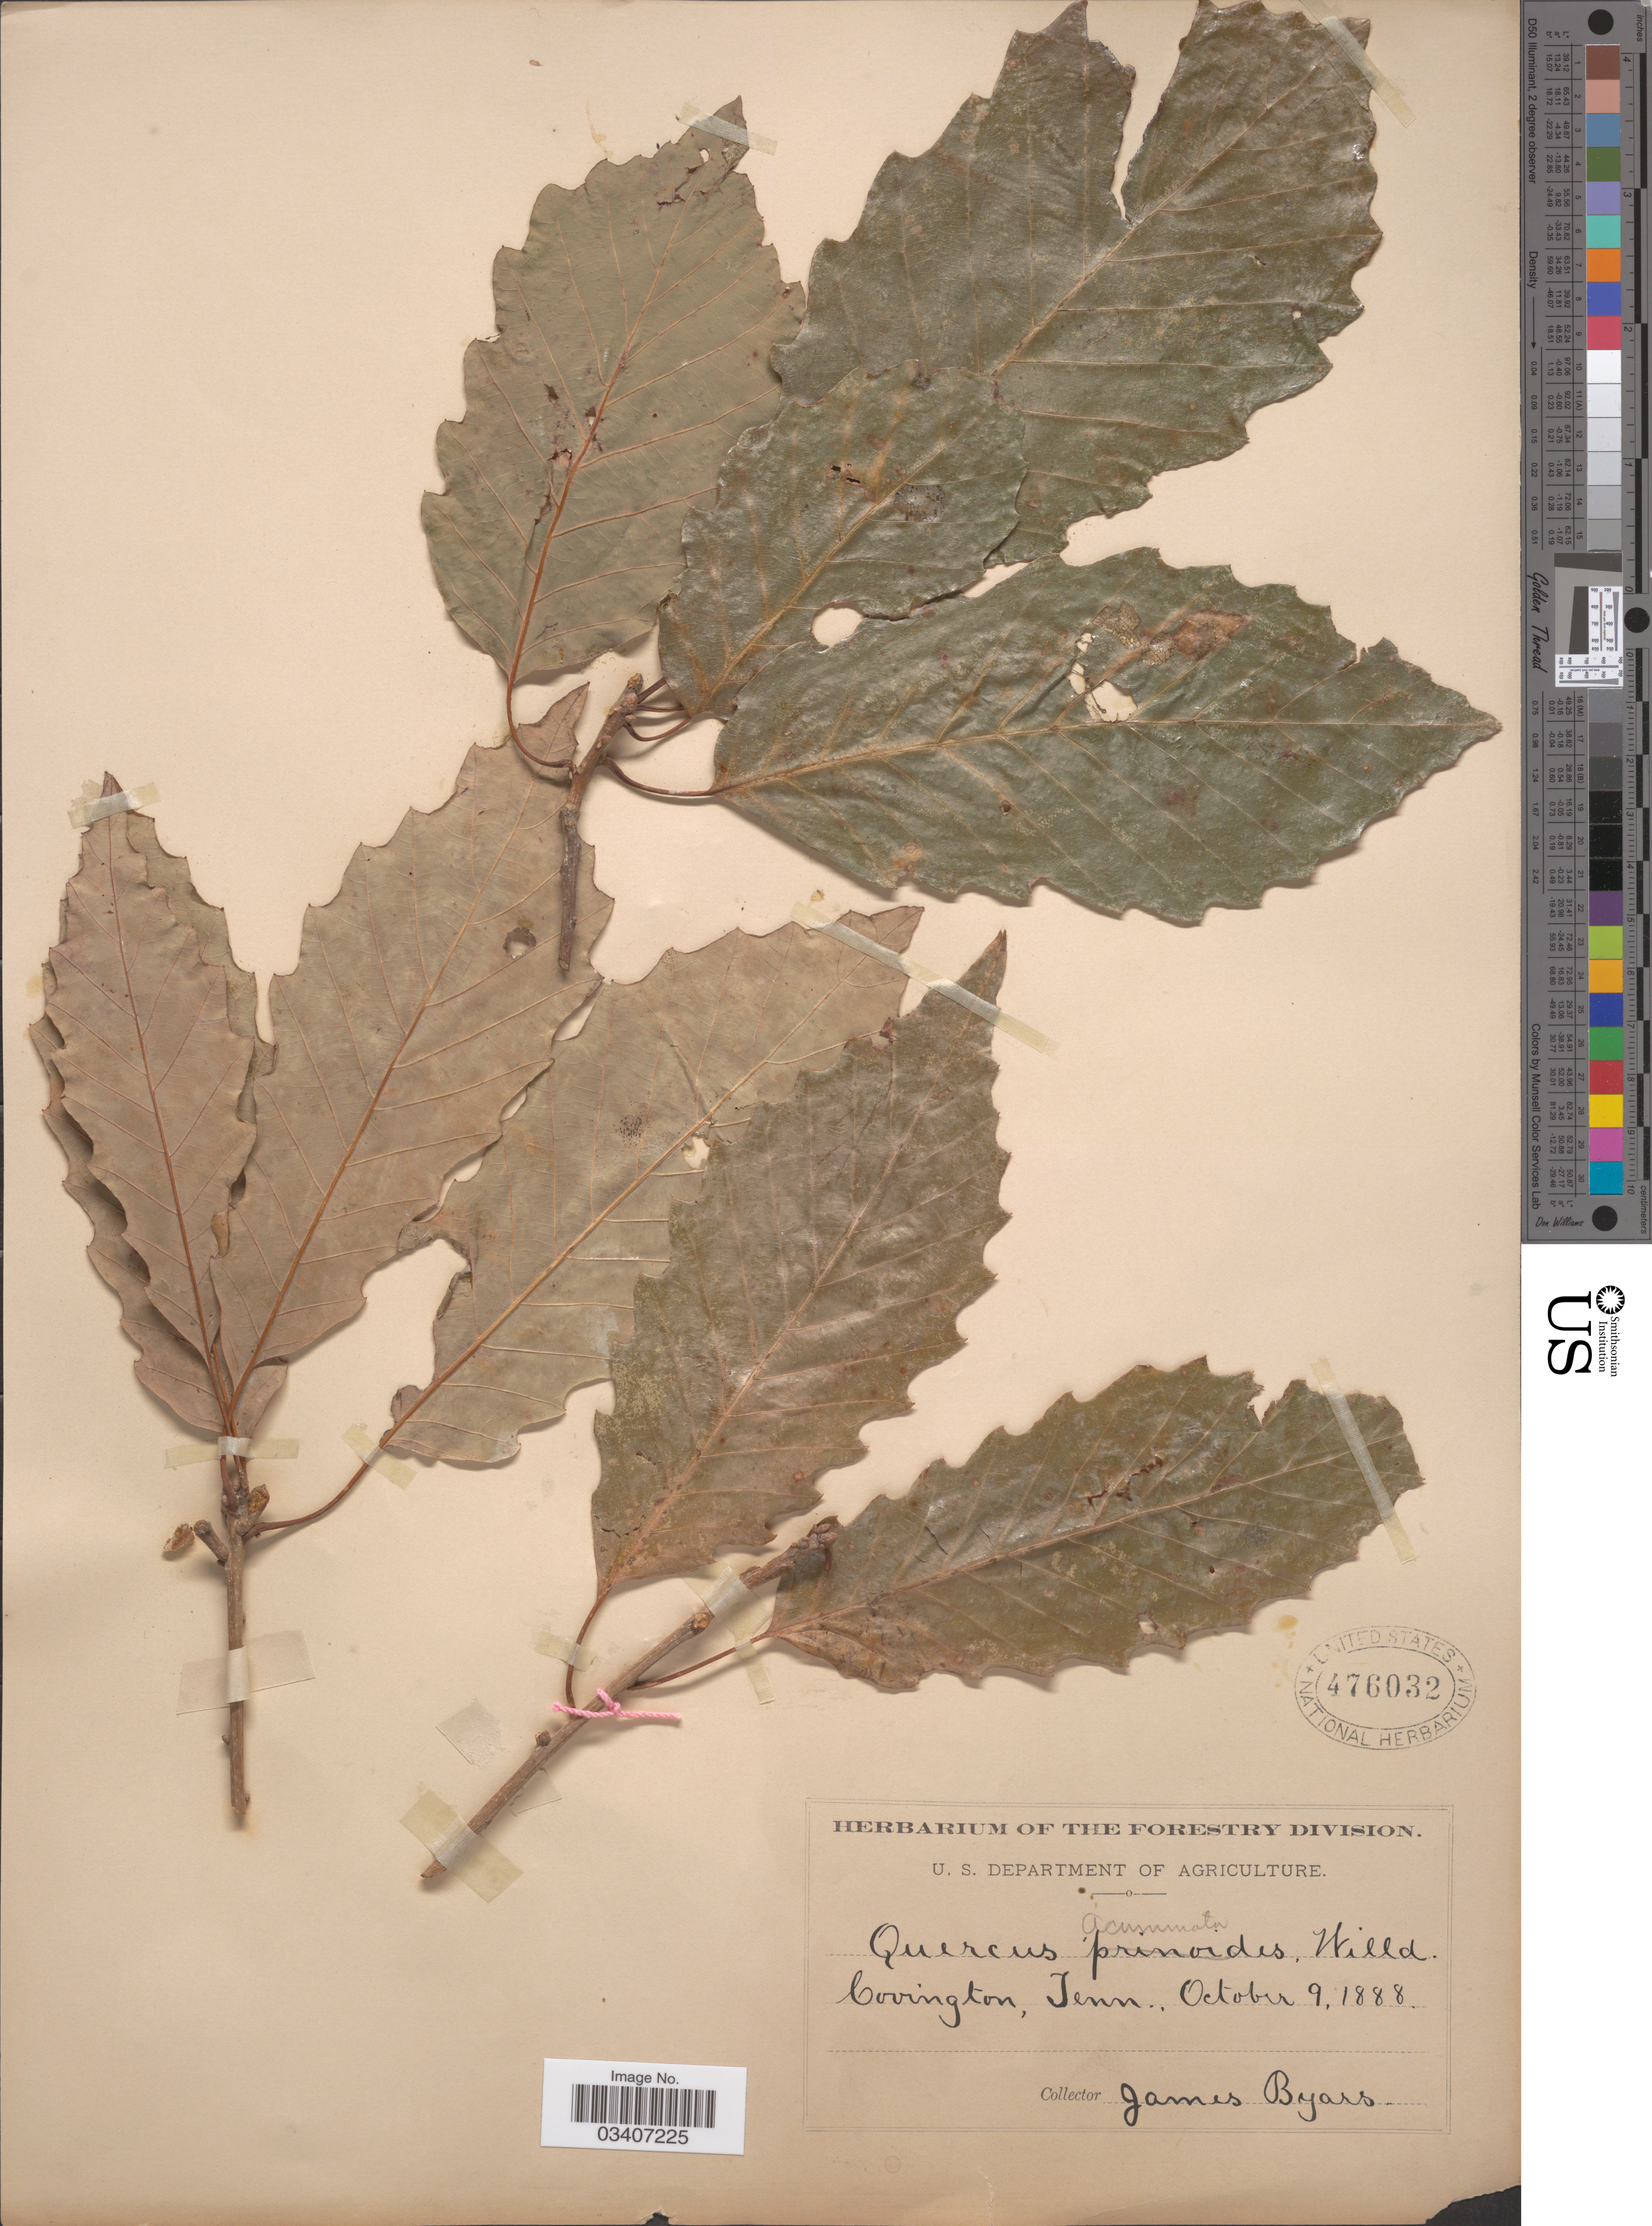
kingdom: Plantae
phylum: Tracheophyta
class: Magnoliopsida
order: Fagales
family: Fagaceae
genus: Quercus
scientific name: Quercus muehlenbergii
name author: Engelm.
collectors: J. Byars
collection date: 1888-10-09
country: United States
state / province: Tennessee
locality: Covington.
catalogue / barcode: US 476032